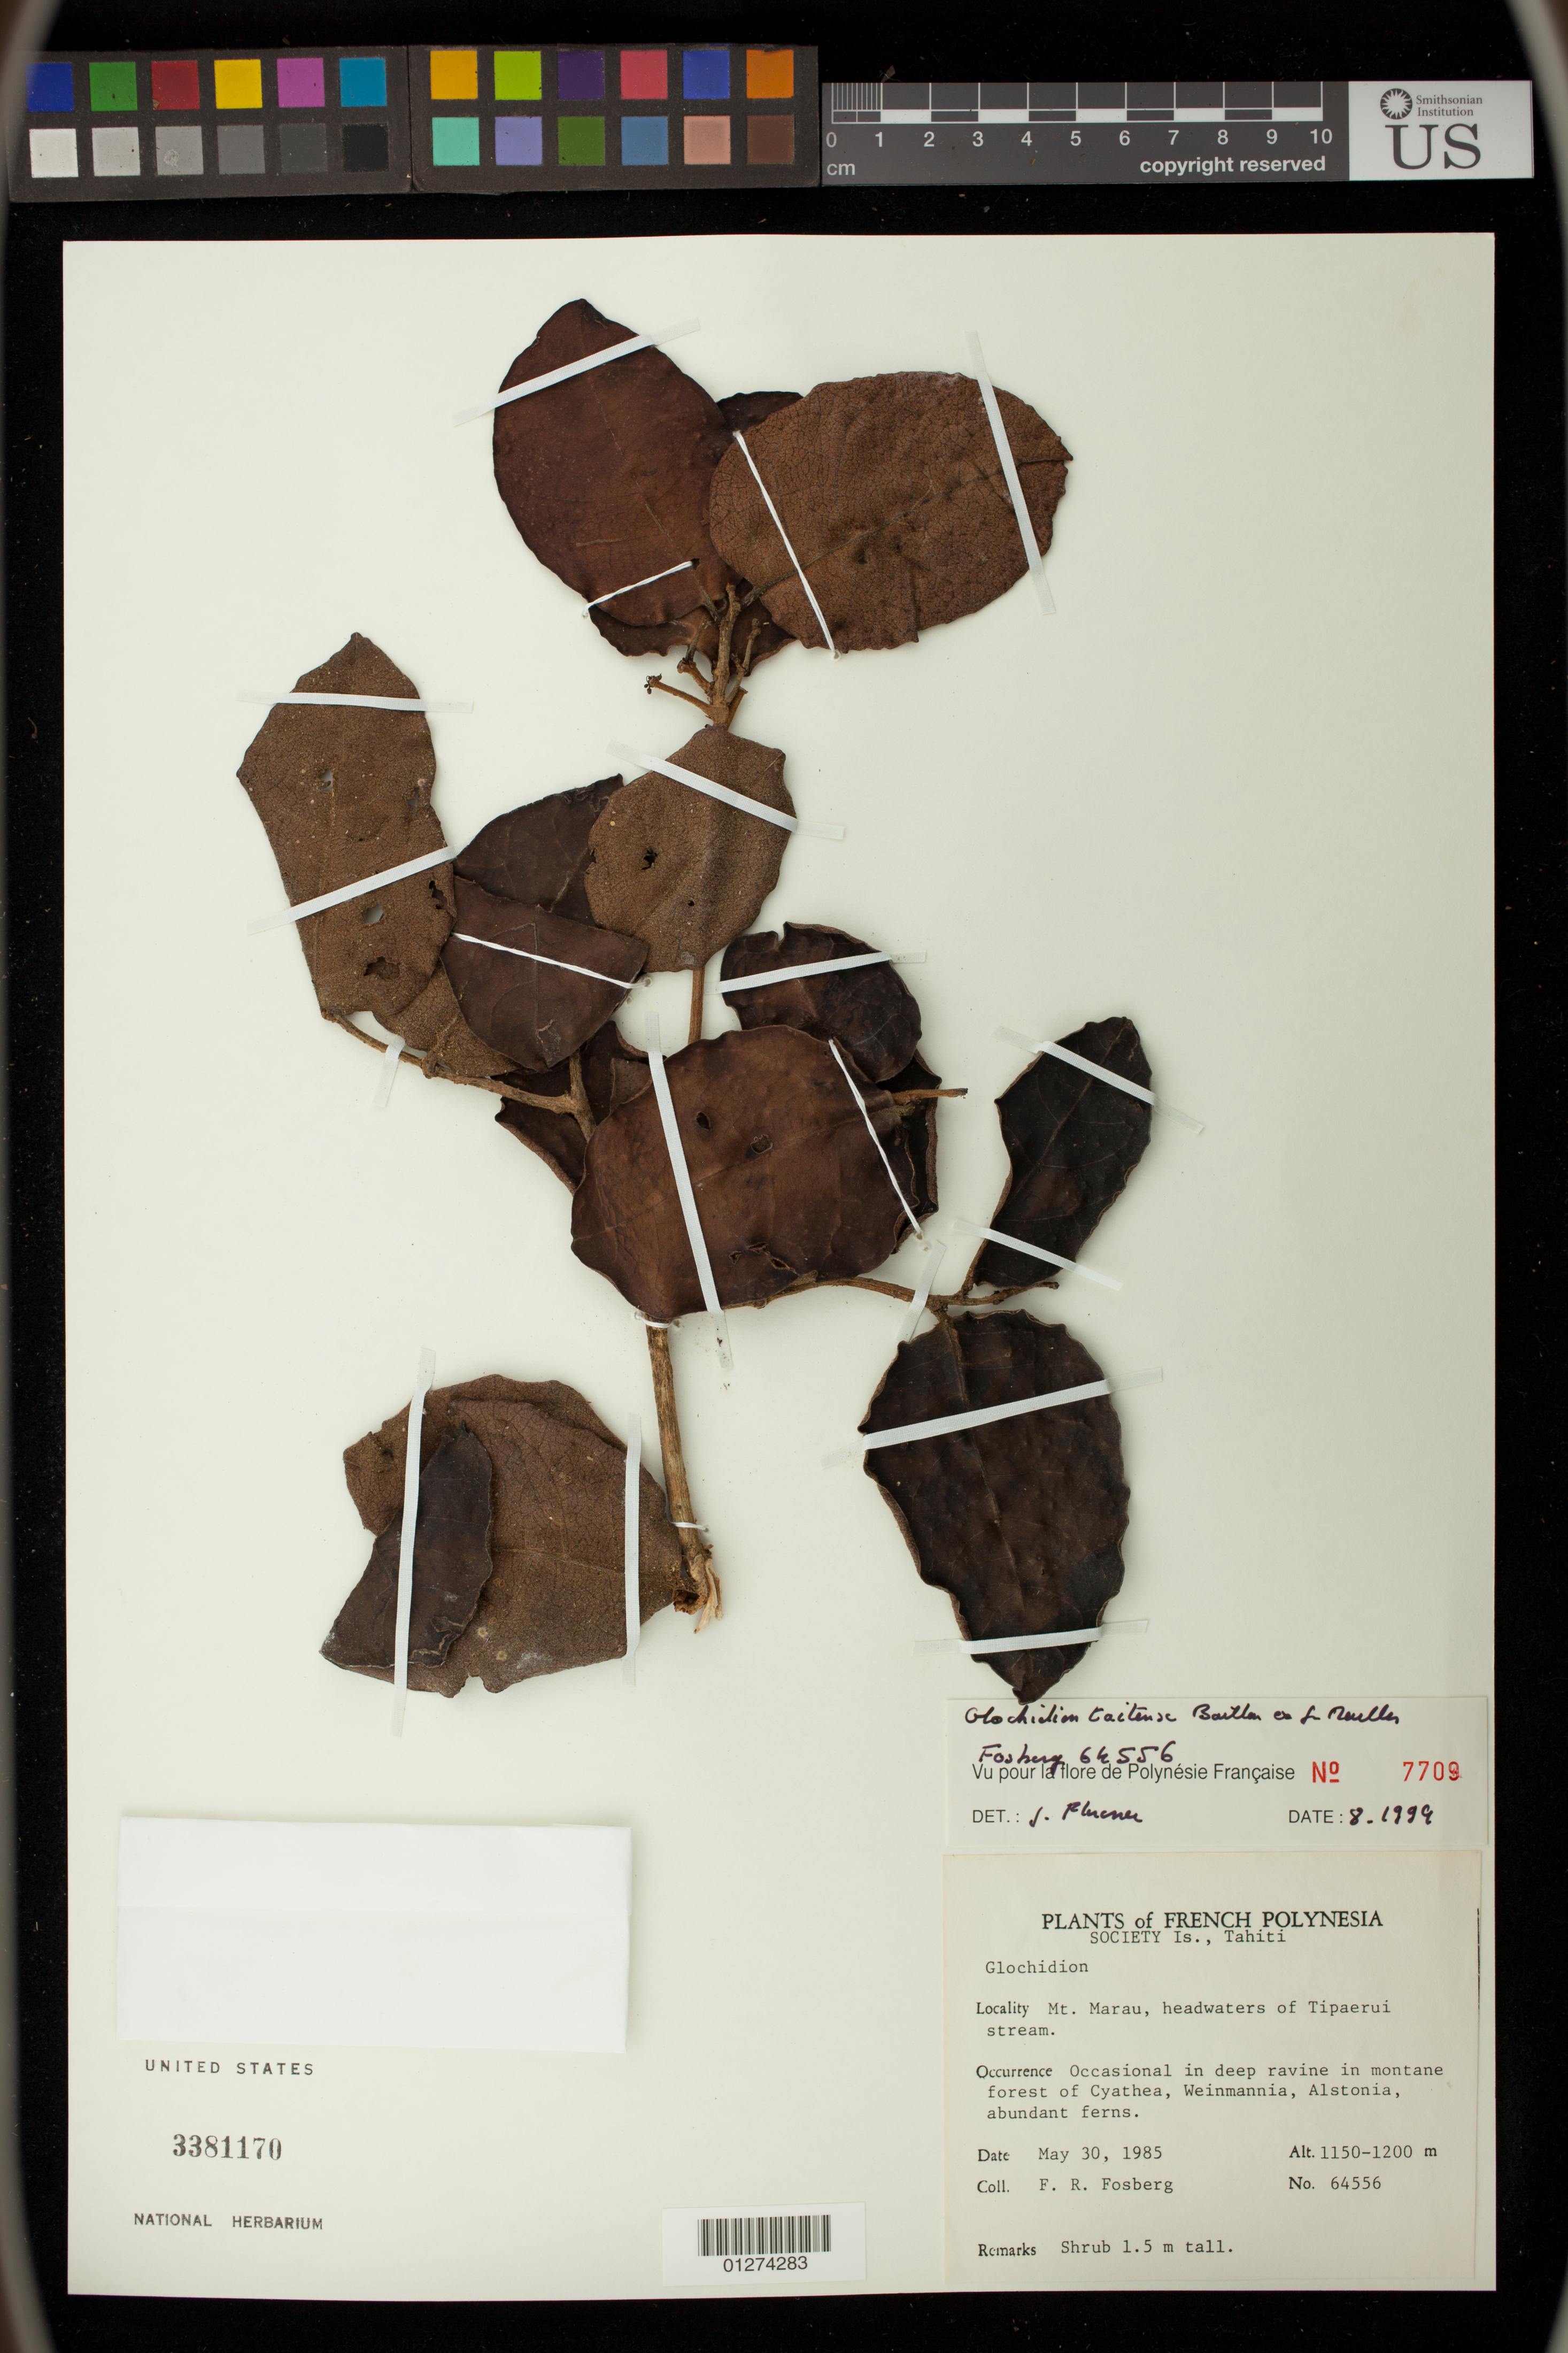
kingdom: Plantae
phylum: Tracheophyta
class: Magnoliopsida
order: Malpighiales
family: Phyllanthaceae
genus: Phyllanthus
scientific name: Phyllanthus taitensis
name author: (Baill. ex Müll. Arg.) Müll. Arg.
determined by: Wagner, W. L., (BOT), Smithsonian Institution - National Museum of Natural History (UNITED STATES)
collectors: F. R. Fosberg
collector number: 64556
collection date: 1985-05-30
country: French Polynesia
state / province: Iles du Vent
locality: Mt. Marau, headwaters of Tipaerui stream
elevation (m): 1150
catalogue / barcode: US 3381170